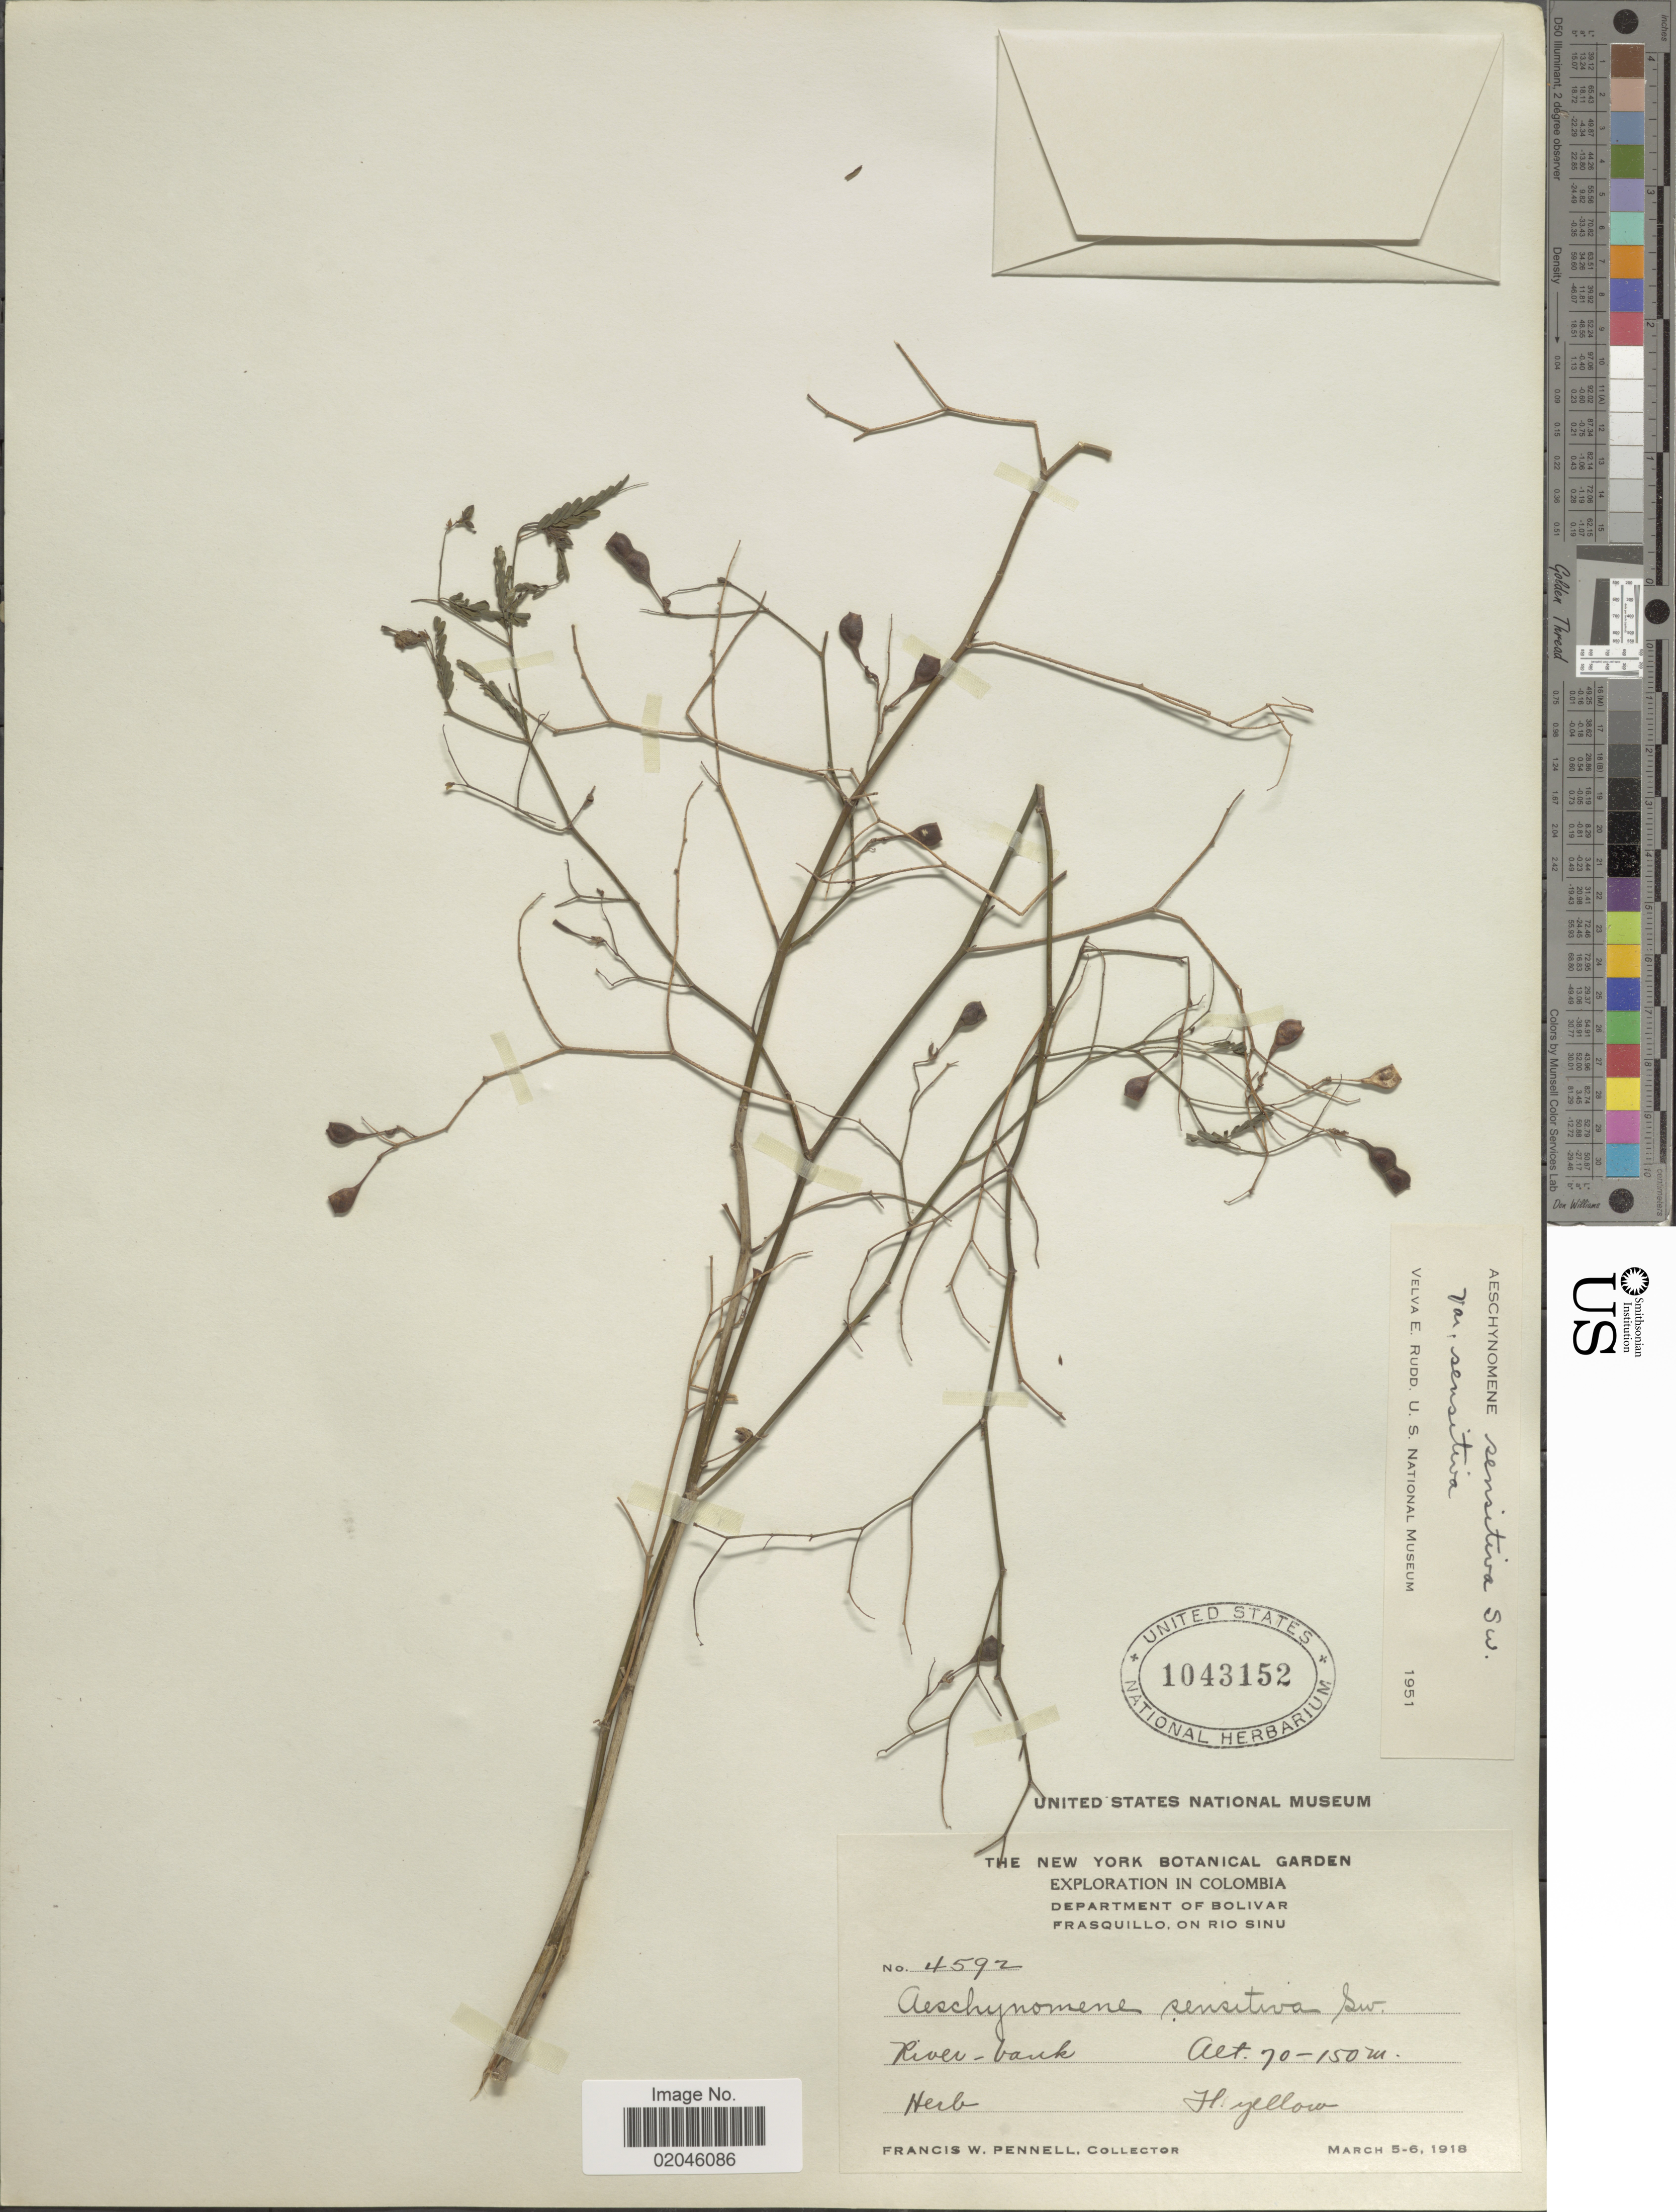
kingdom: Plantae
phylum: Tracheophyta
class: Magnoliopsida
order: Fabales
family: Fabaceae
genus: Aeschynomene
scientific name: Aeschynomene sensitiva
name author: Sw.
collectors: F. W. Pennell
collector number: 4592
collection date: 1918-03-05/1918-03-06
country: Colombia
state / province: Bolívar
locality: Frasquillo, on Rio Sinu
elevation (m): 70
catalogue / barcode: US 1043152